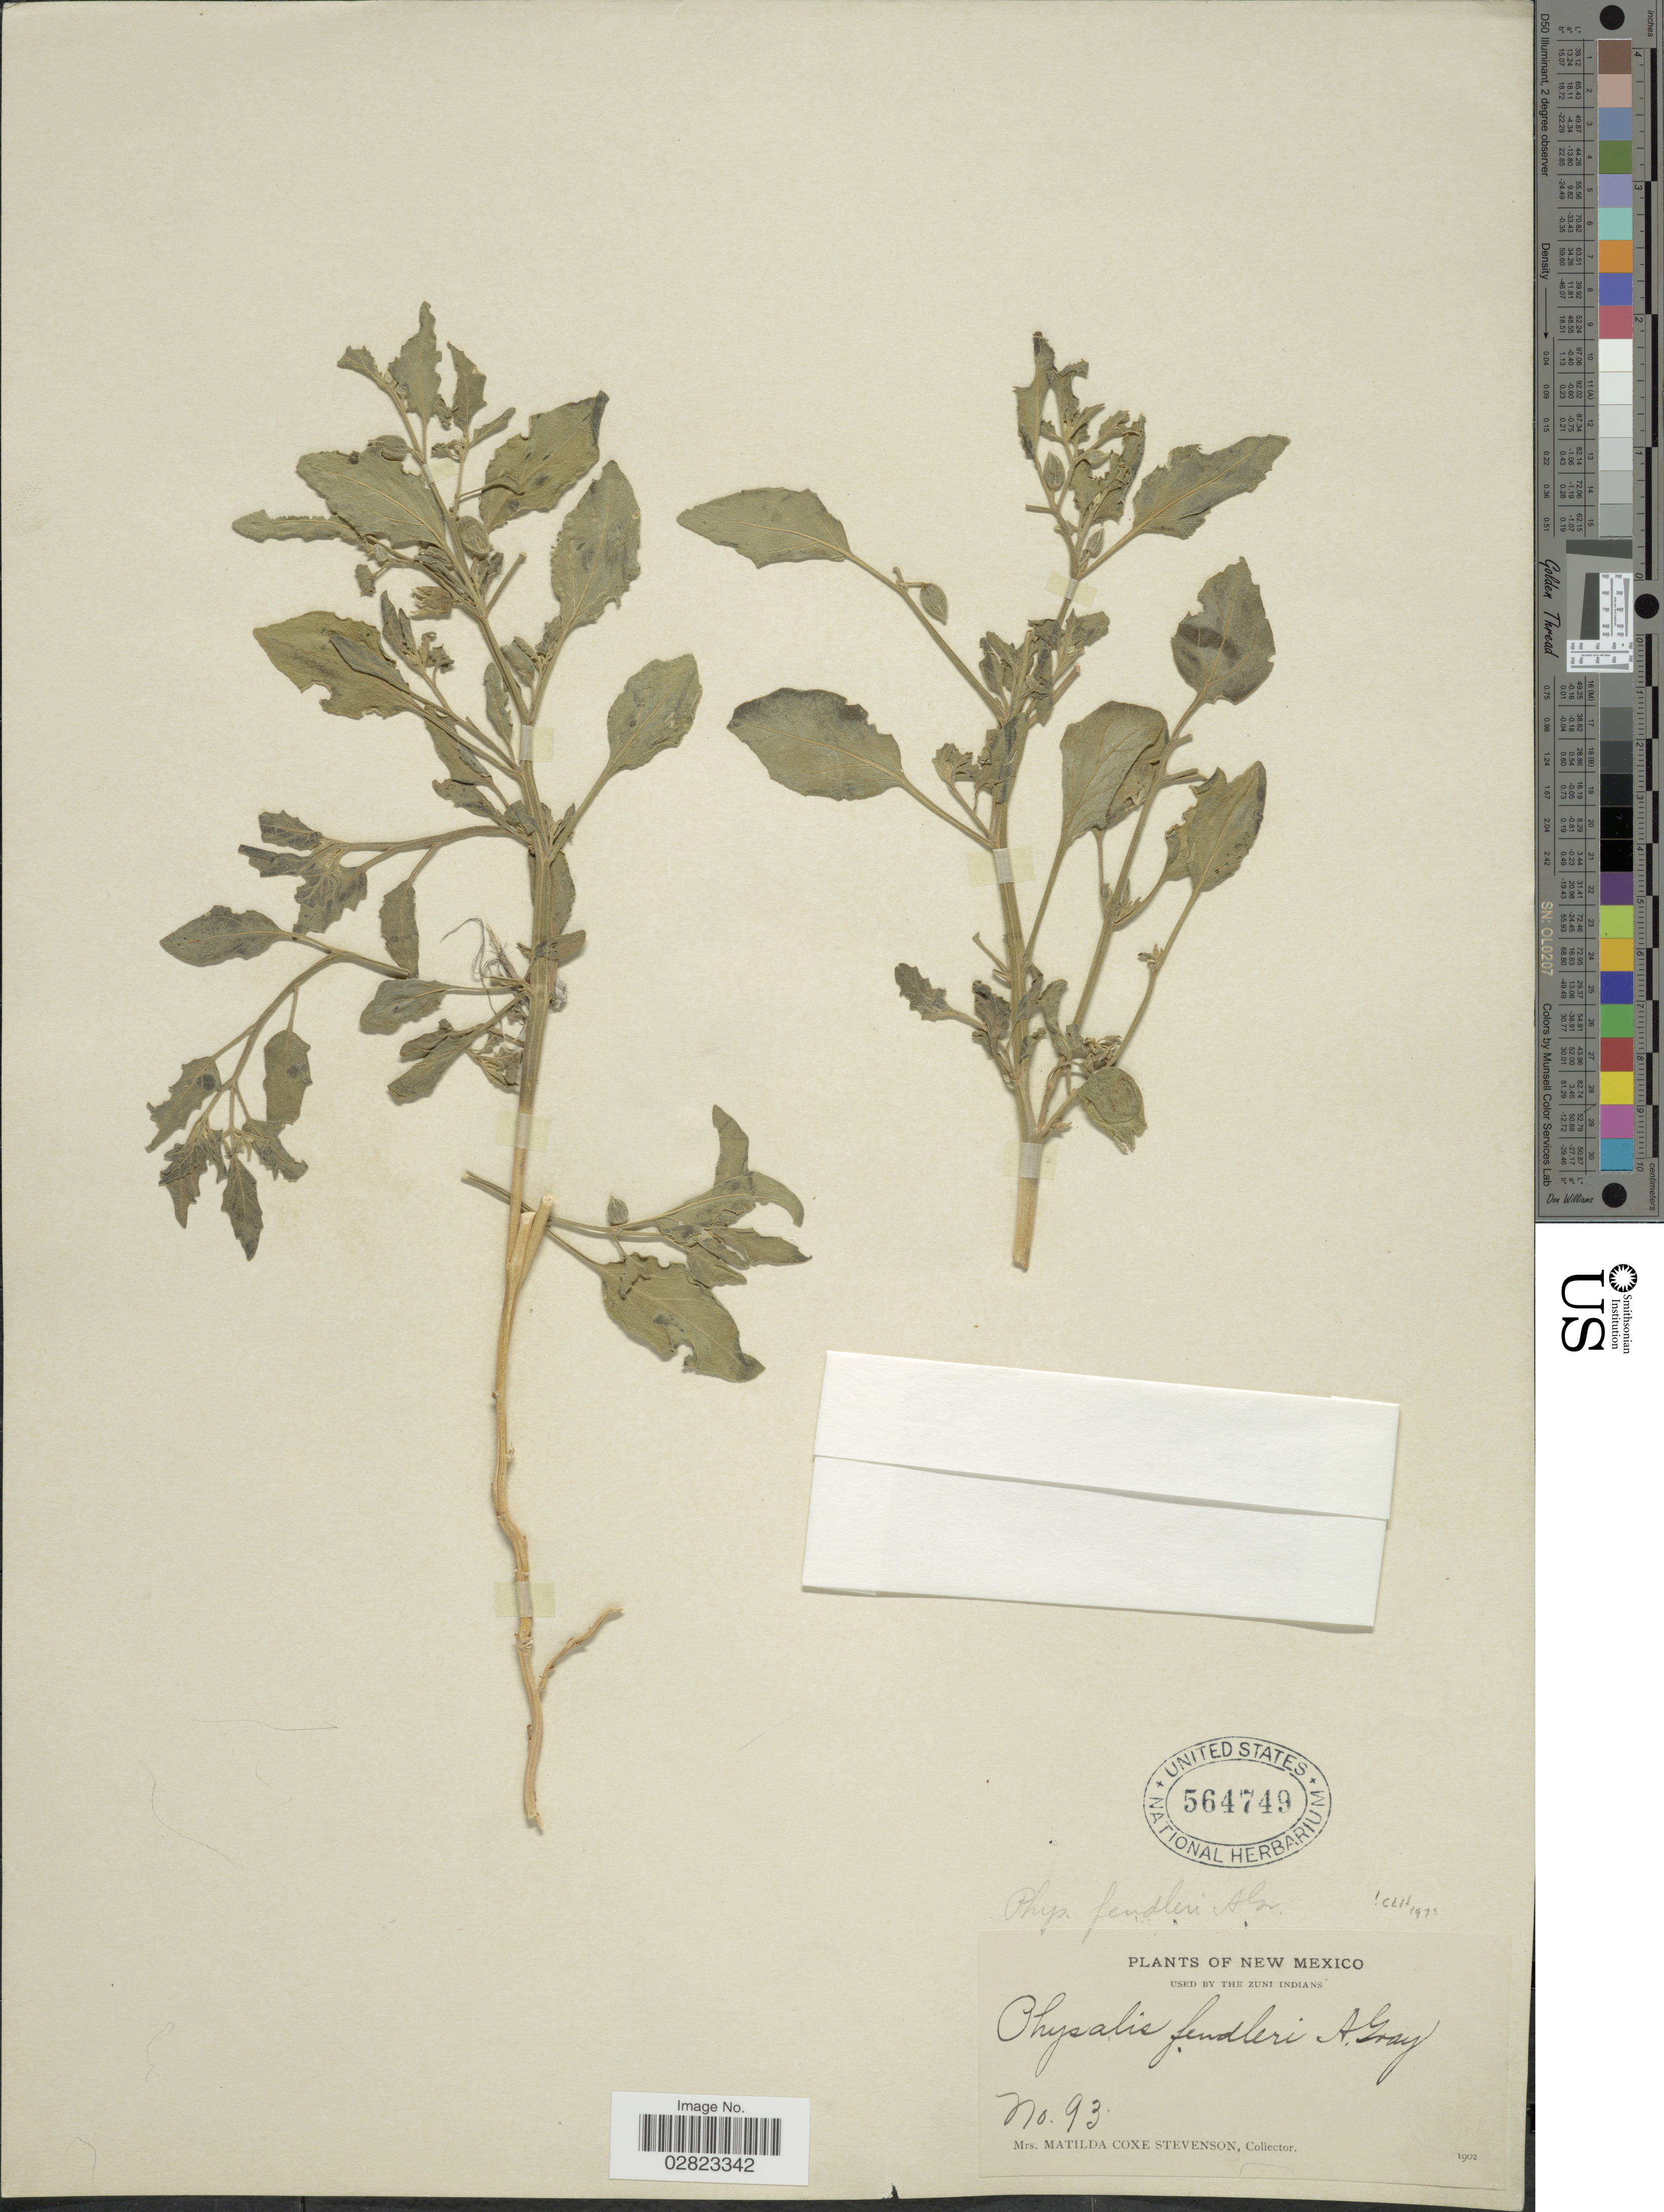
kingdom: Plantae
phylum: Tracheophyta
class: Magnoliopsida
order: Solanales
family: Solanaceae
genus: Physalis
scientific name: Physalis fendleri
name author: A. Gray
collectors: M. Stevenson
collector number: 93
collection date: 1902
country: United States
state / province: New Mexico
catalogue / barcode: US 564749